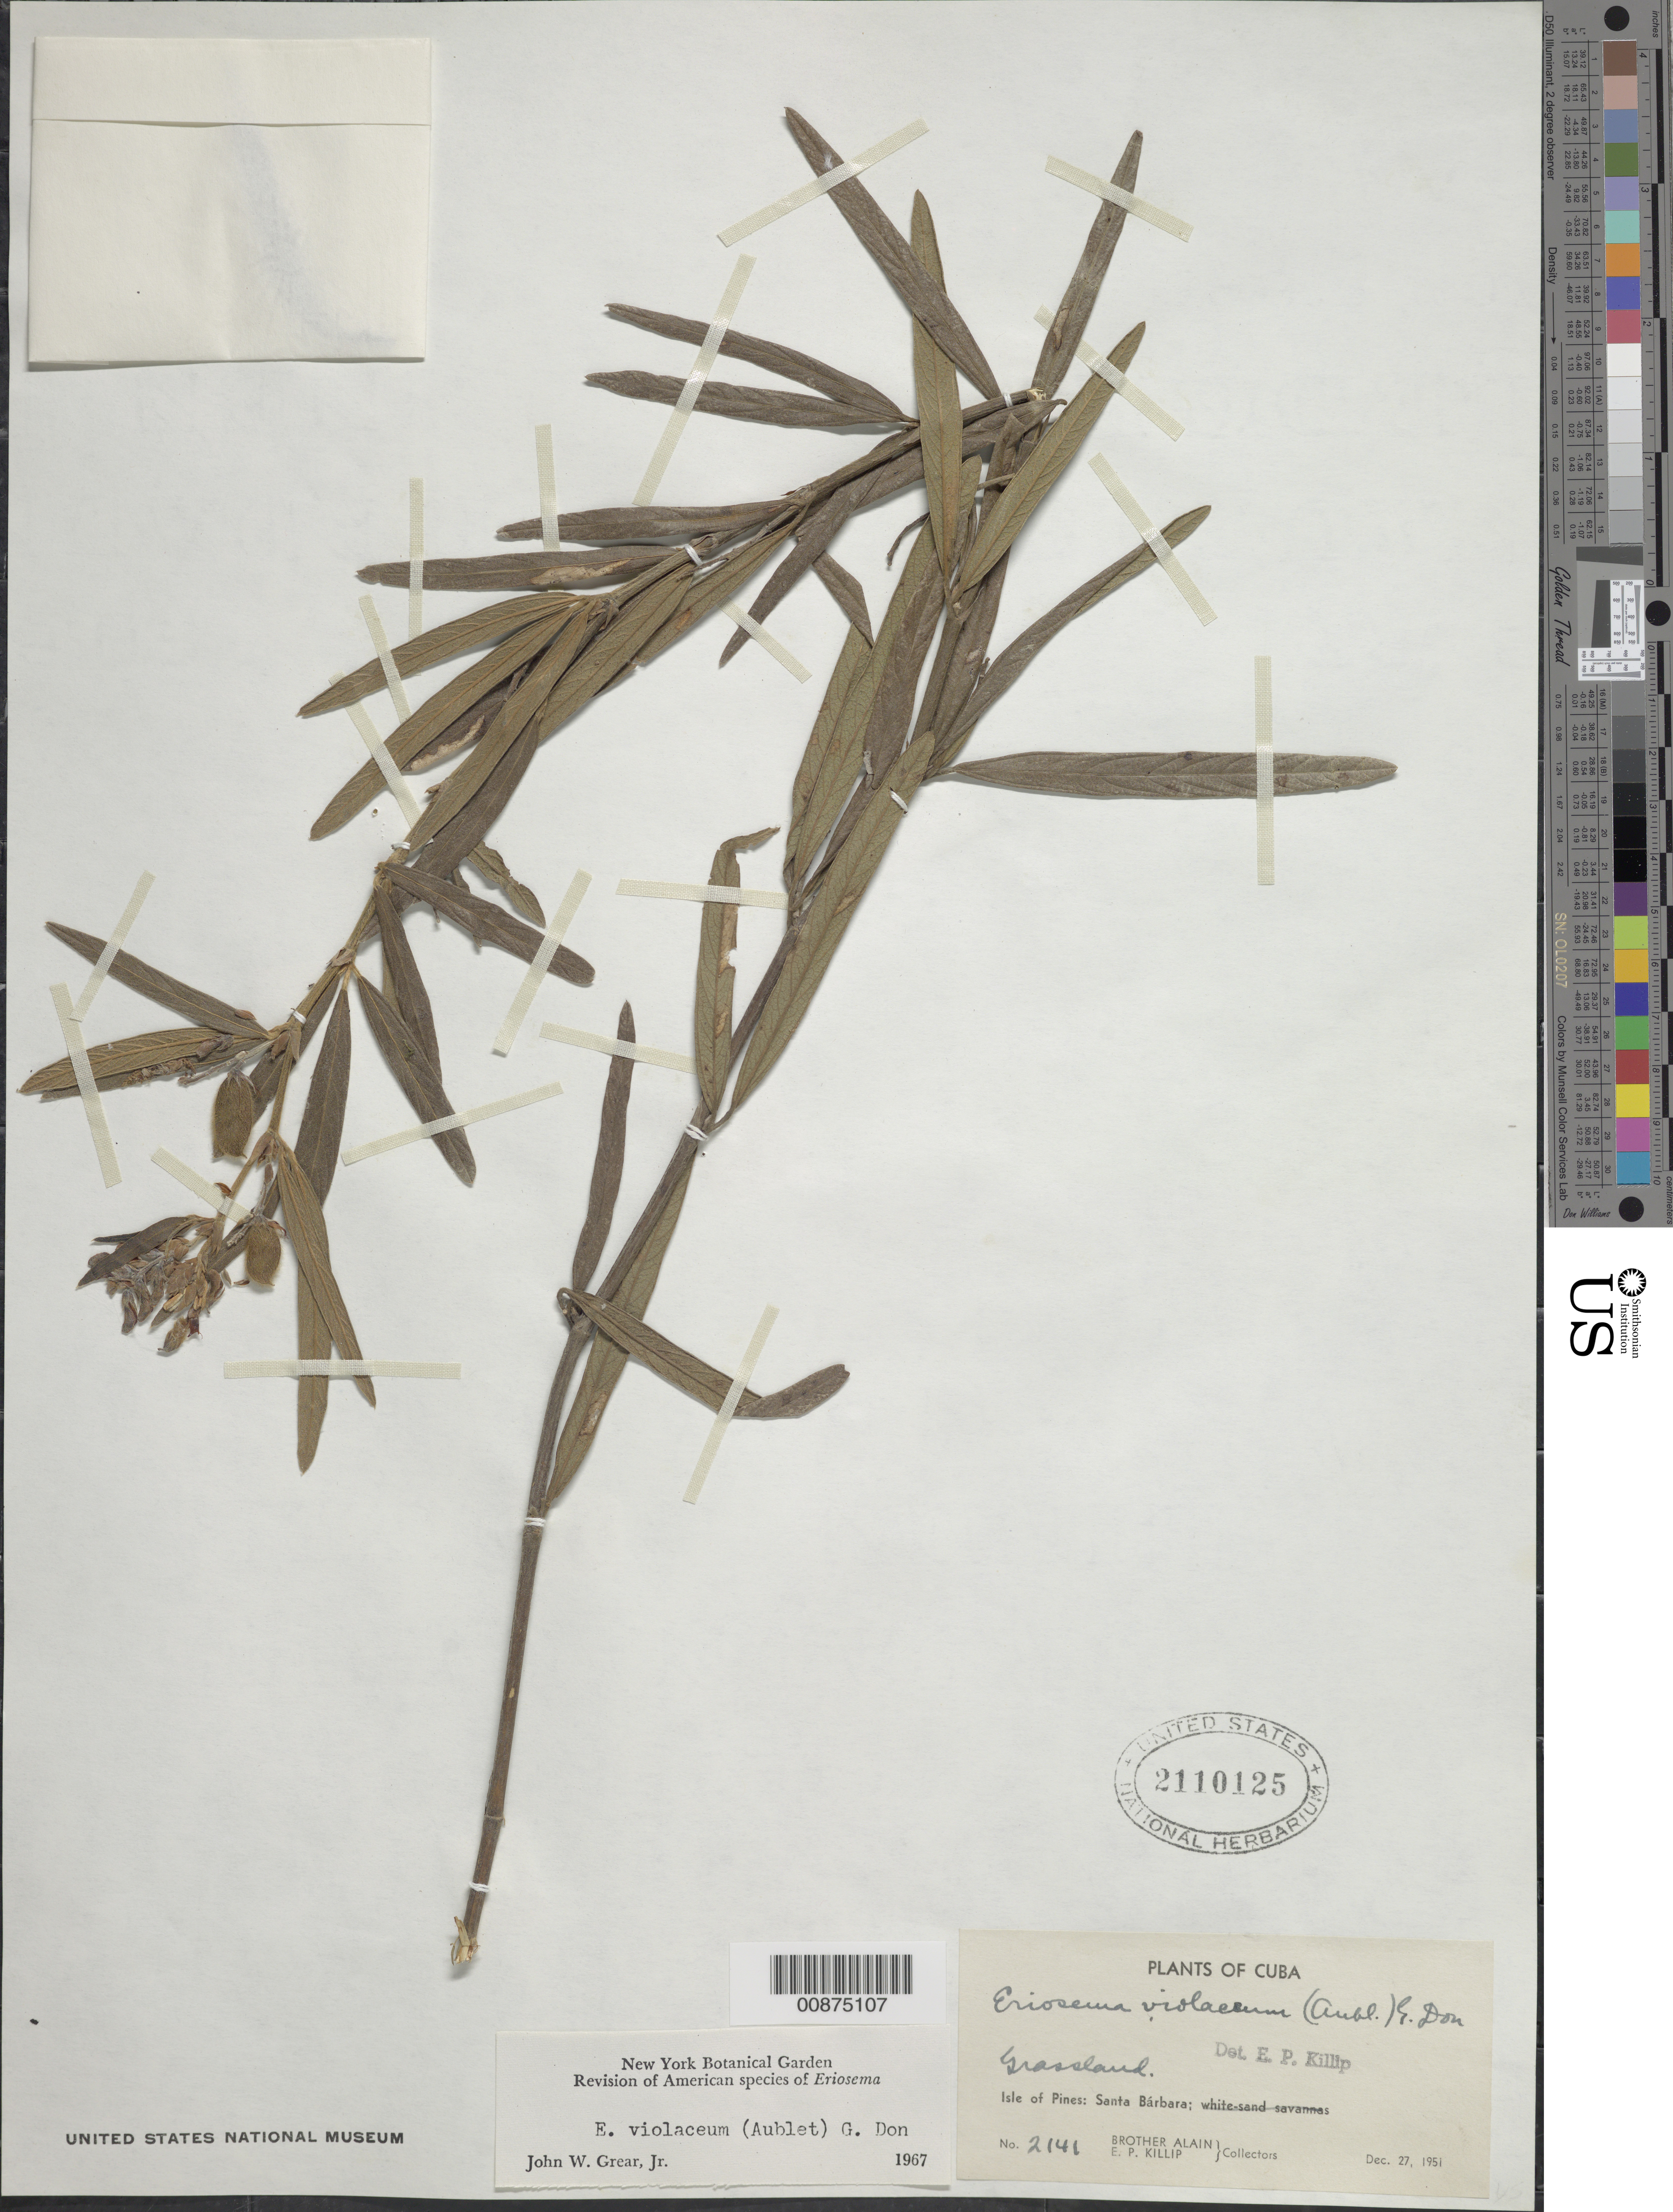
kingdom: Plantae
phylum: Tracheophyta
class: Magnoliopsida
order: Fabales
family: Fabaceae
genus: Eriosema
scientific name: Eriosema violaceum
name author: (Aubl.) G. Don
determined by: Grear, J. W., Jr.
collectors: A. H. Liogier & E. P. Killip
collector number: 2141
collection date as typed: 27 Dec 1951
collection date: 1951-12-27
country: Cuba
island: Isla de la Juventud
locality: Isle of Pines: Santa Bárbara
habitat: Grassland.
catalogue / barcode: US 2110125